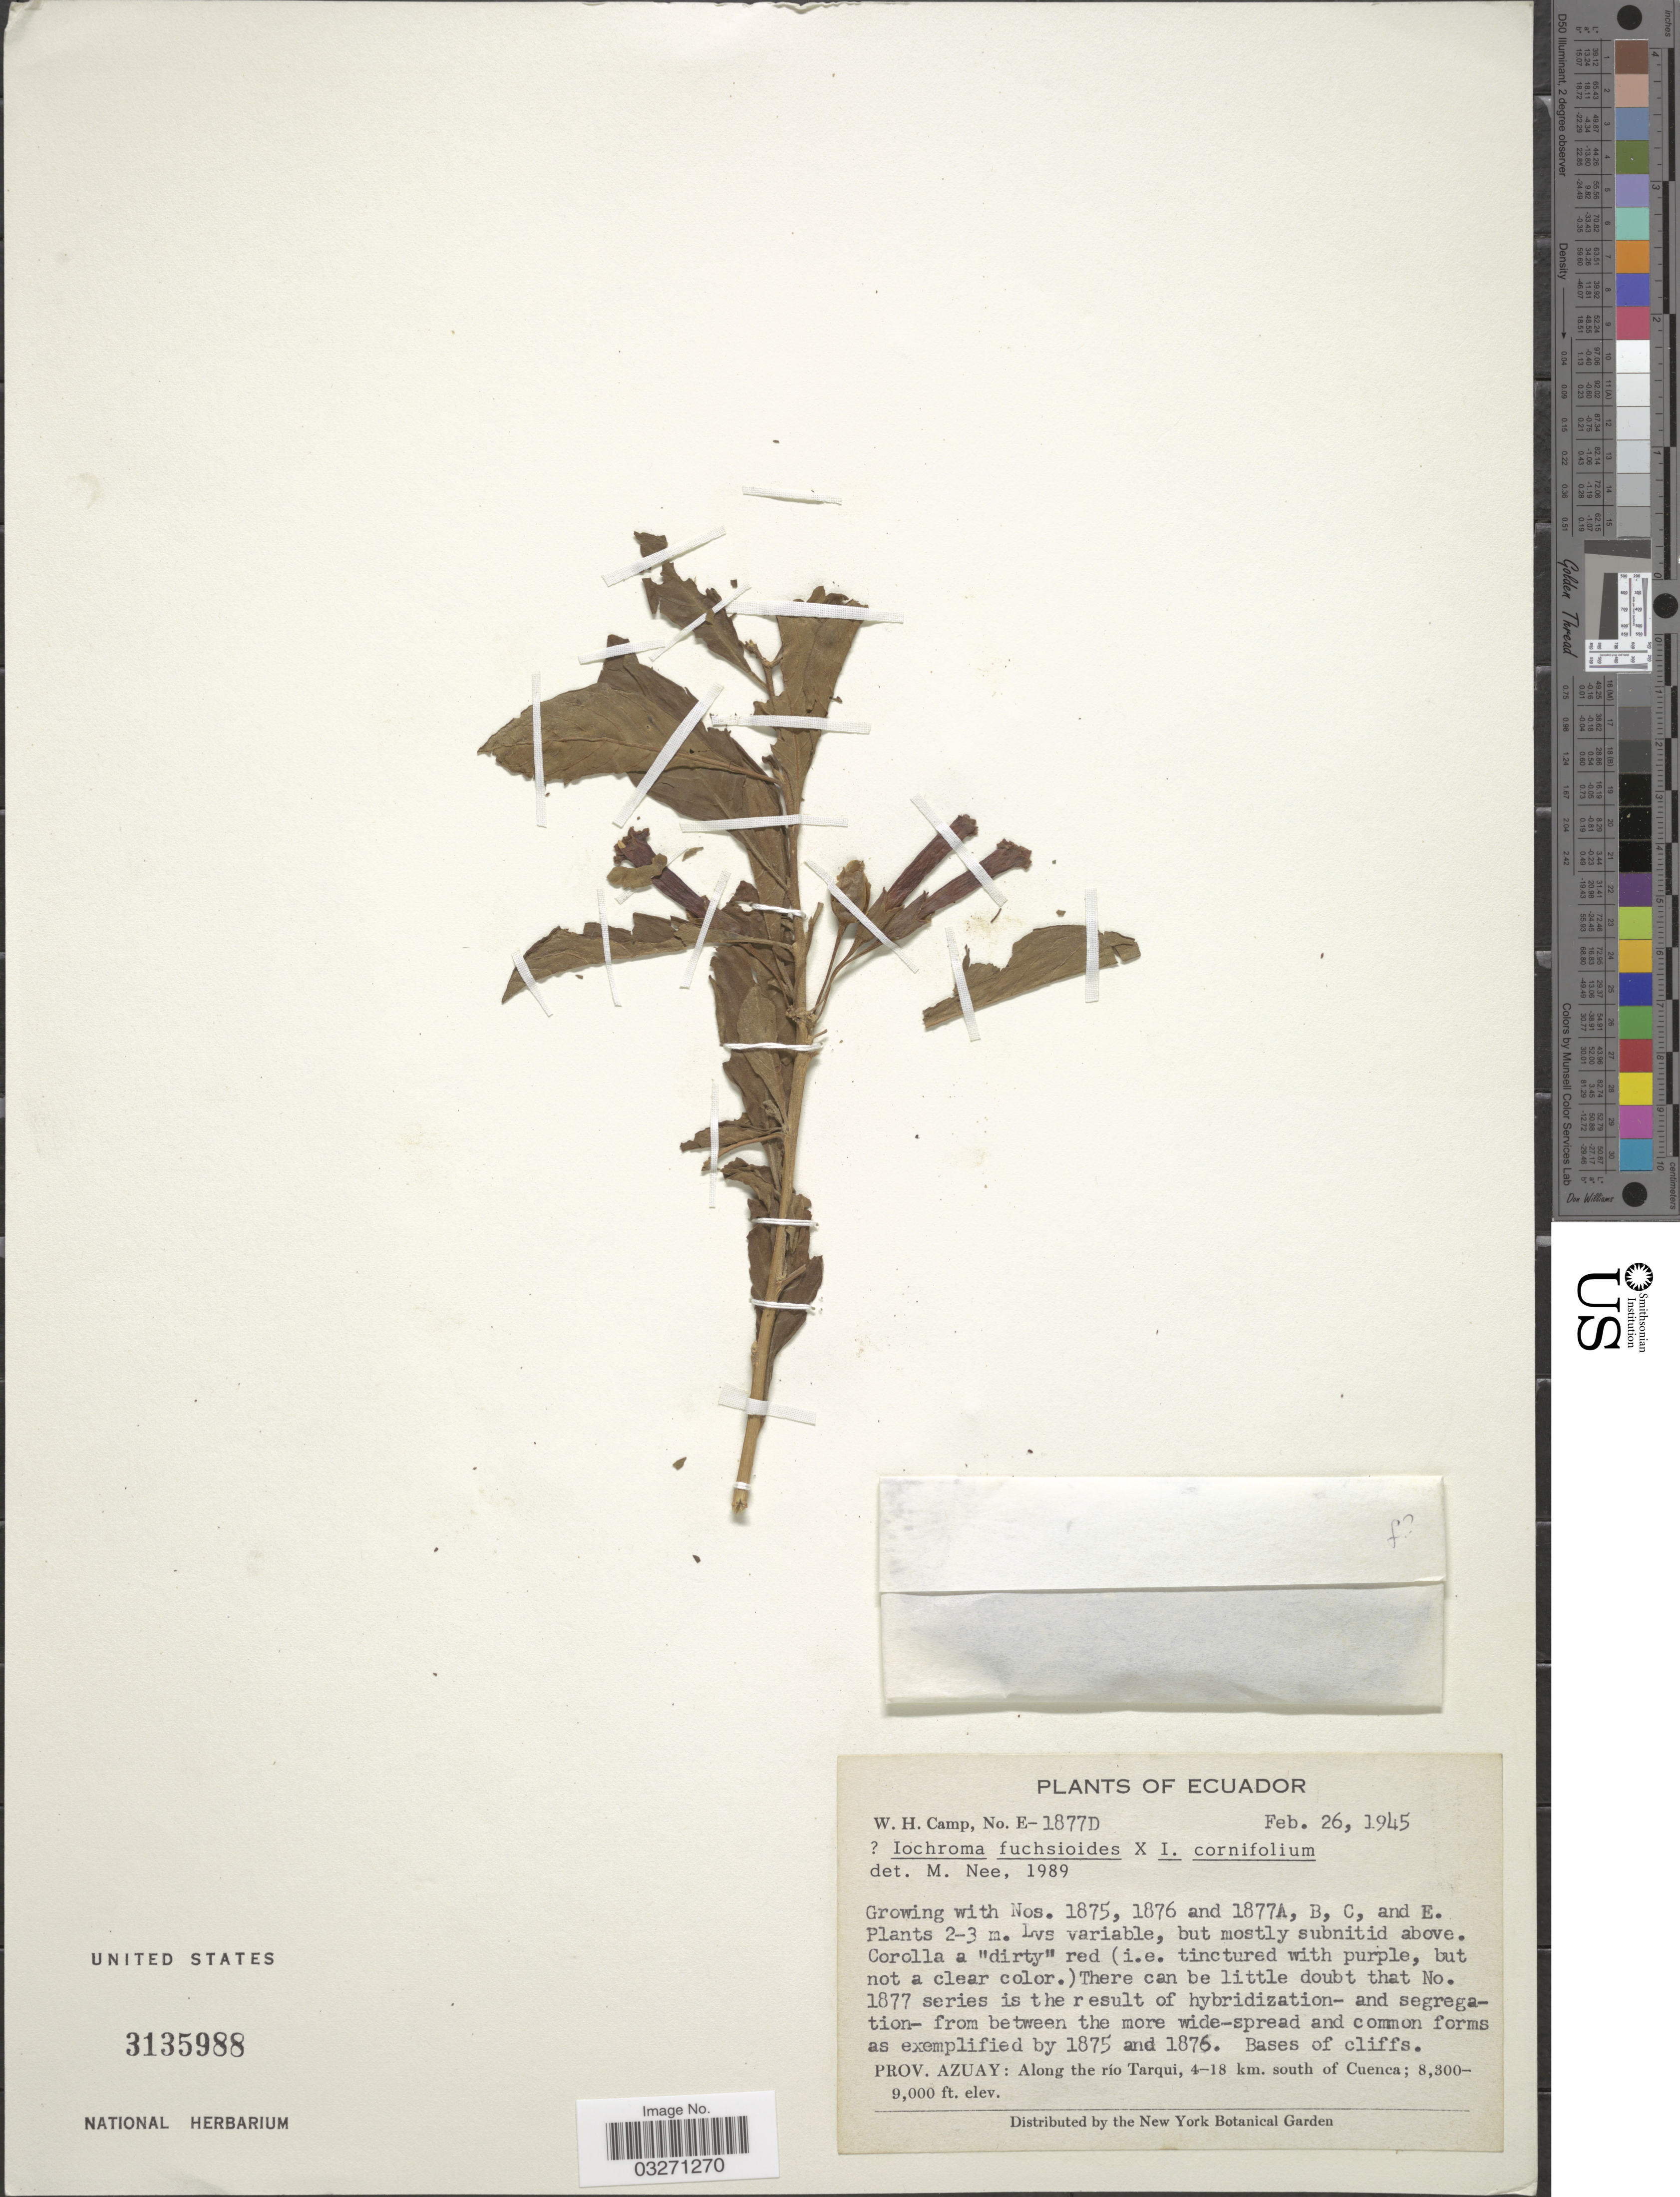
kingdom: Plantae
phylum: Tracheophyta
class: Magnoliopsida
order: Solanales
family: Solanaceae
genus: Iochroma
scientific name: Iochroma fuchsioides x I. cornifolium (Kunth) Miers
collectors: W. H. Camp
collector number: E-1877D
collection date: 1945-02-26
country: Ecuador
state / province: Azuay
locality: Along the río Tarqui, 4-18 km. south of Cuenca.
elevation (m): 2530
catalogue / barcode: US 3135988